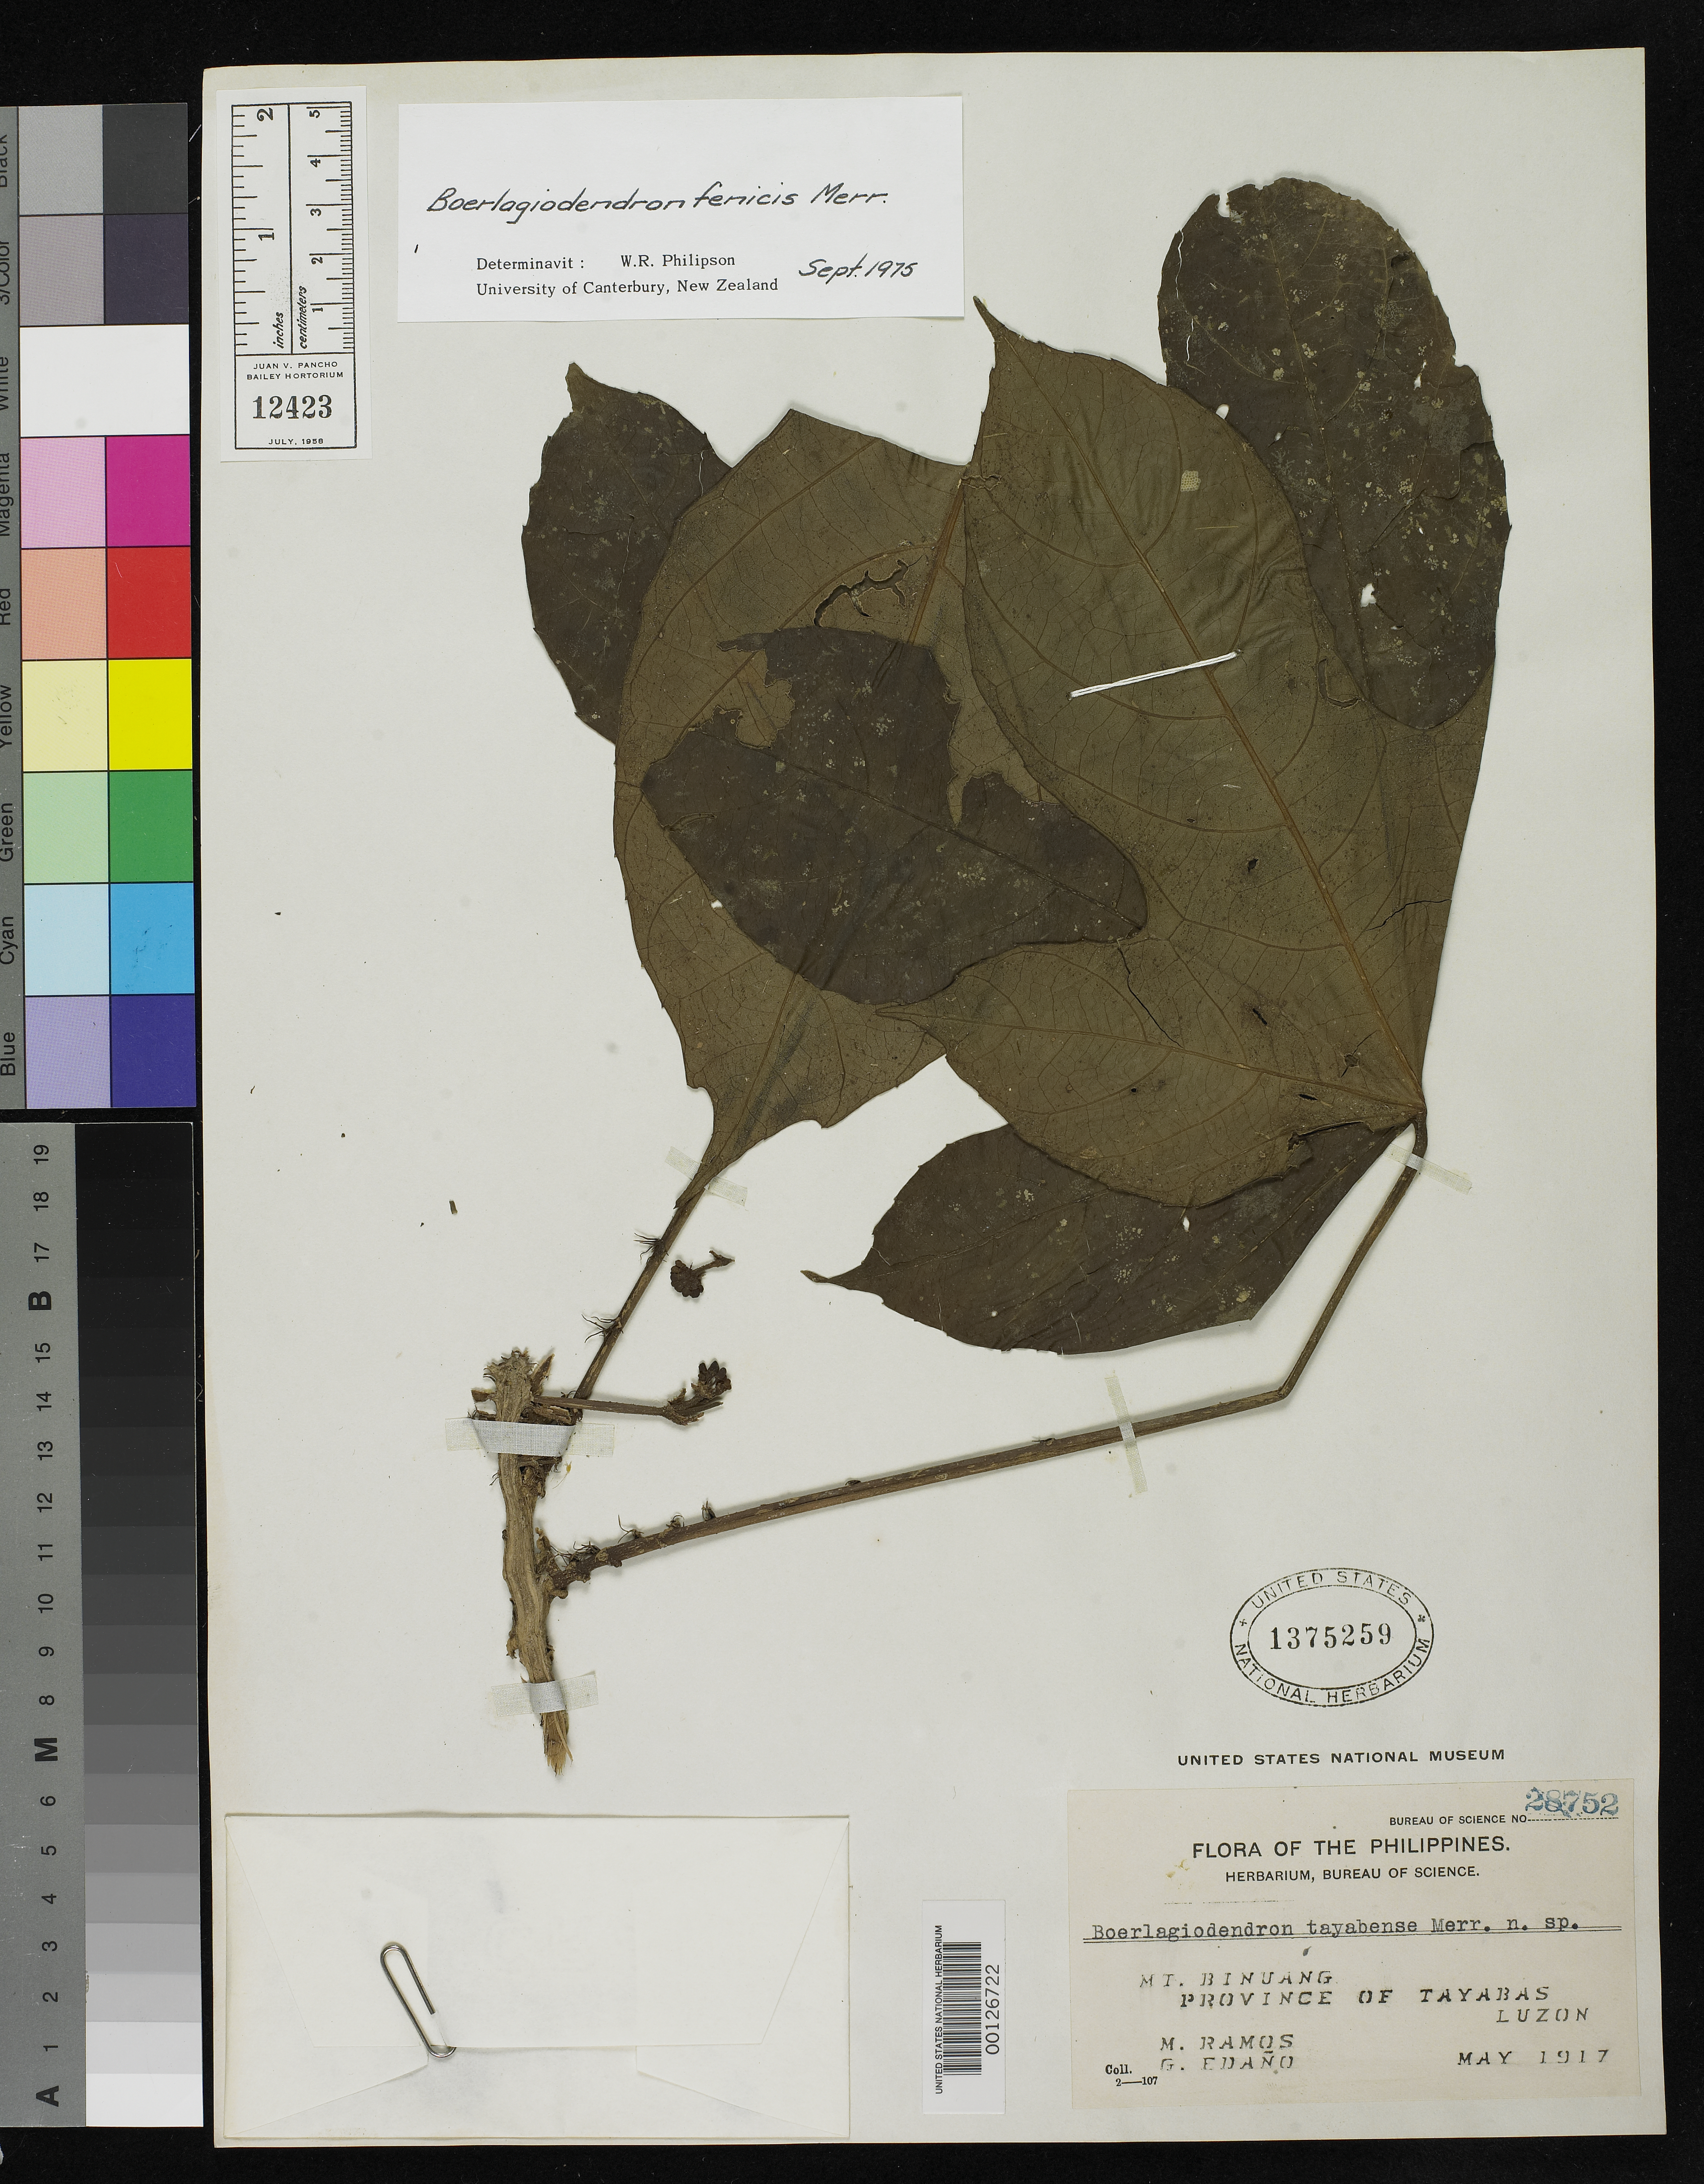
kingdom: Plantae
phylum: Tracheophyta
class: Magnoliopsida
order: Apiales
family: Araliaceae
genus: Boerlagiodendron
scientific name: Boerlagiodendron tayabense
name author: Merr.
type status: Isotype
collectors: M. Ramos & G. E. Edaño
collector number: Bur. Sci. 28752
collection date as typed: May 1917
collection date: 1917-05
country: Philippines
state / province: Calabarzon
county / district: Quezon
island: Luzon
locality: Mt. Binuang.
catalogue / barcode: US 1375259